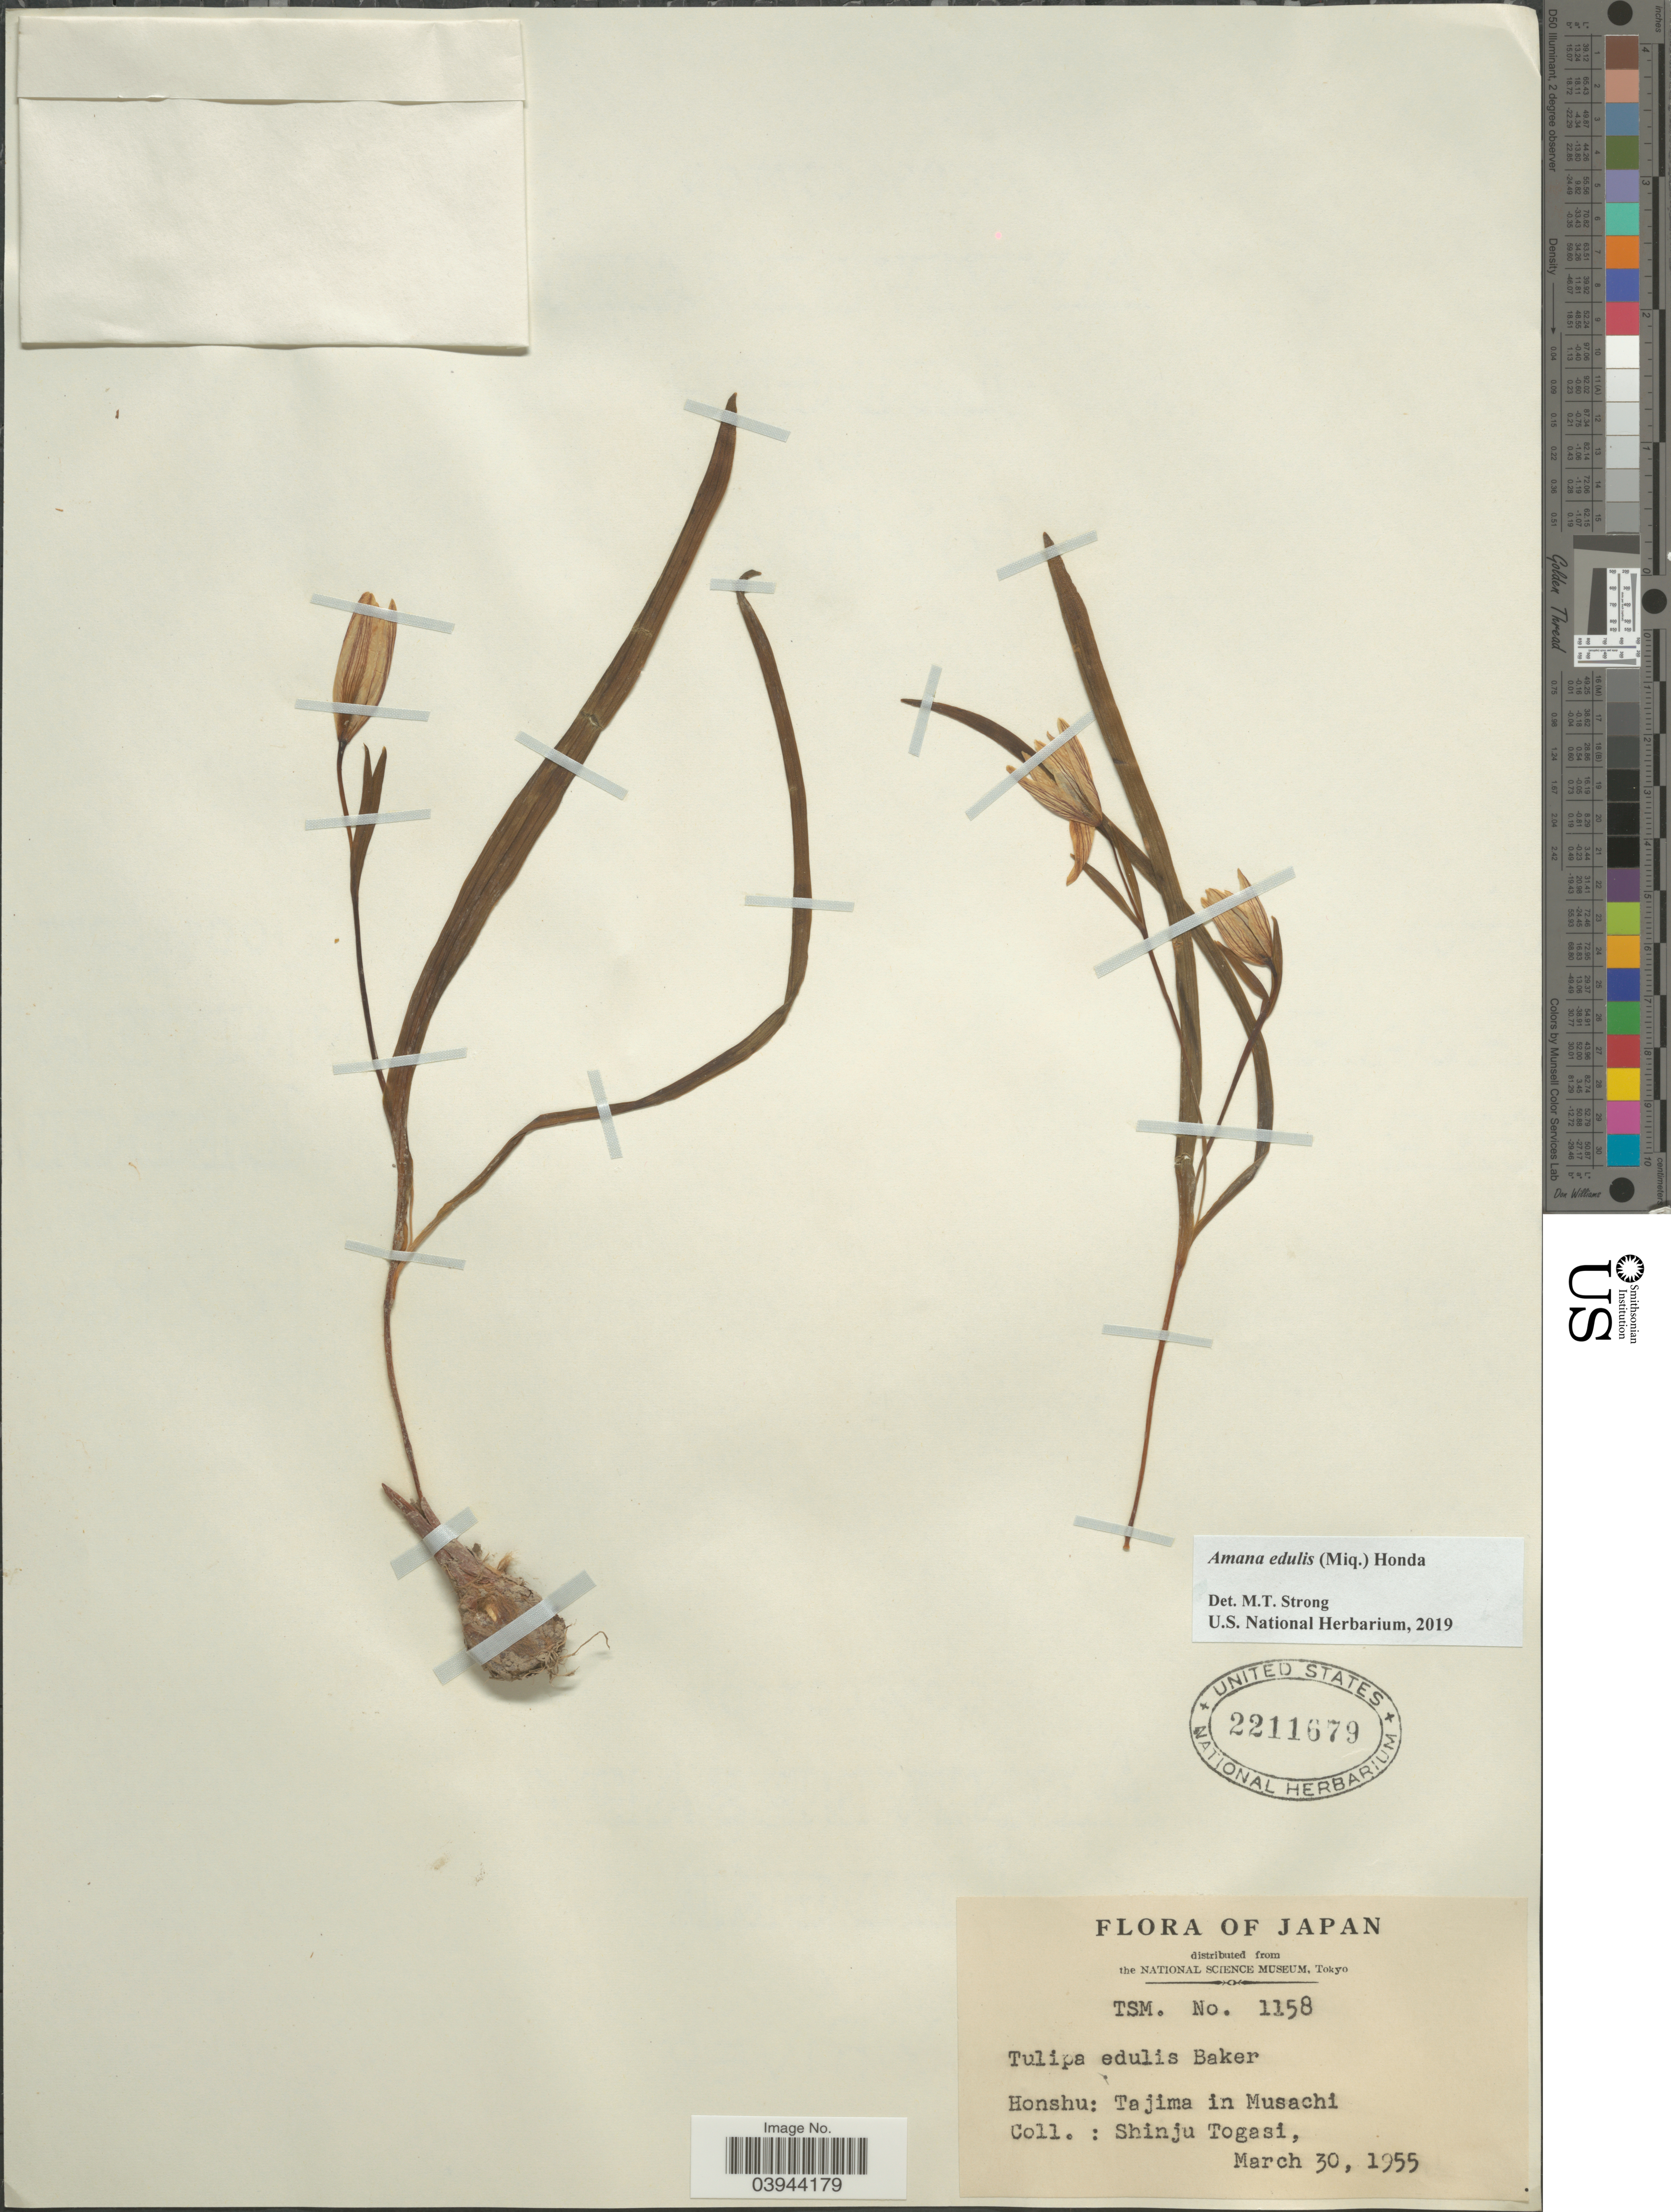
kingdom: Plantae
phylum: Tracheophyta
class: Liliopsida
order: Liliales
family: Liliaceae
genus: Amana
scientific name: Amana edulis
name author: (Miq.) Honda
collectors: S. Togasi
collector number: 1158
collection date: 1955-03-30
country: Japan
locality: Honshu: Tajima in Musashi.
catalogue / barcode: US 2211679